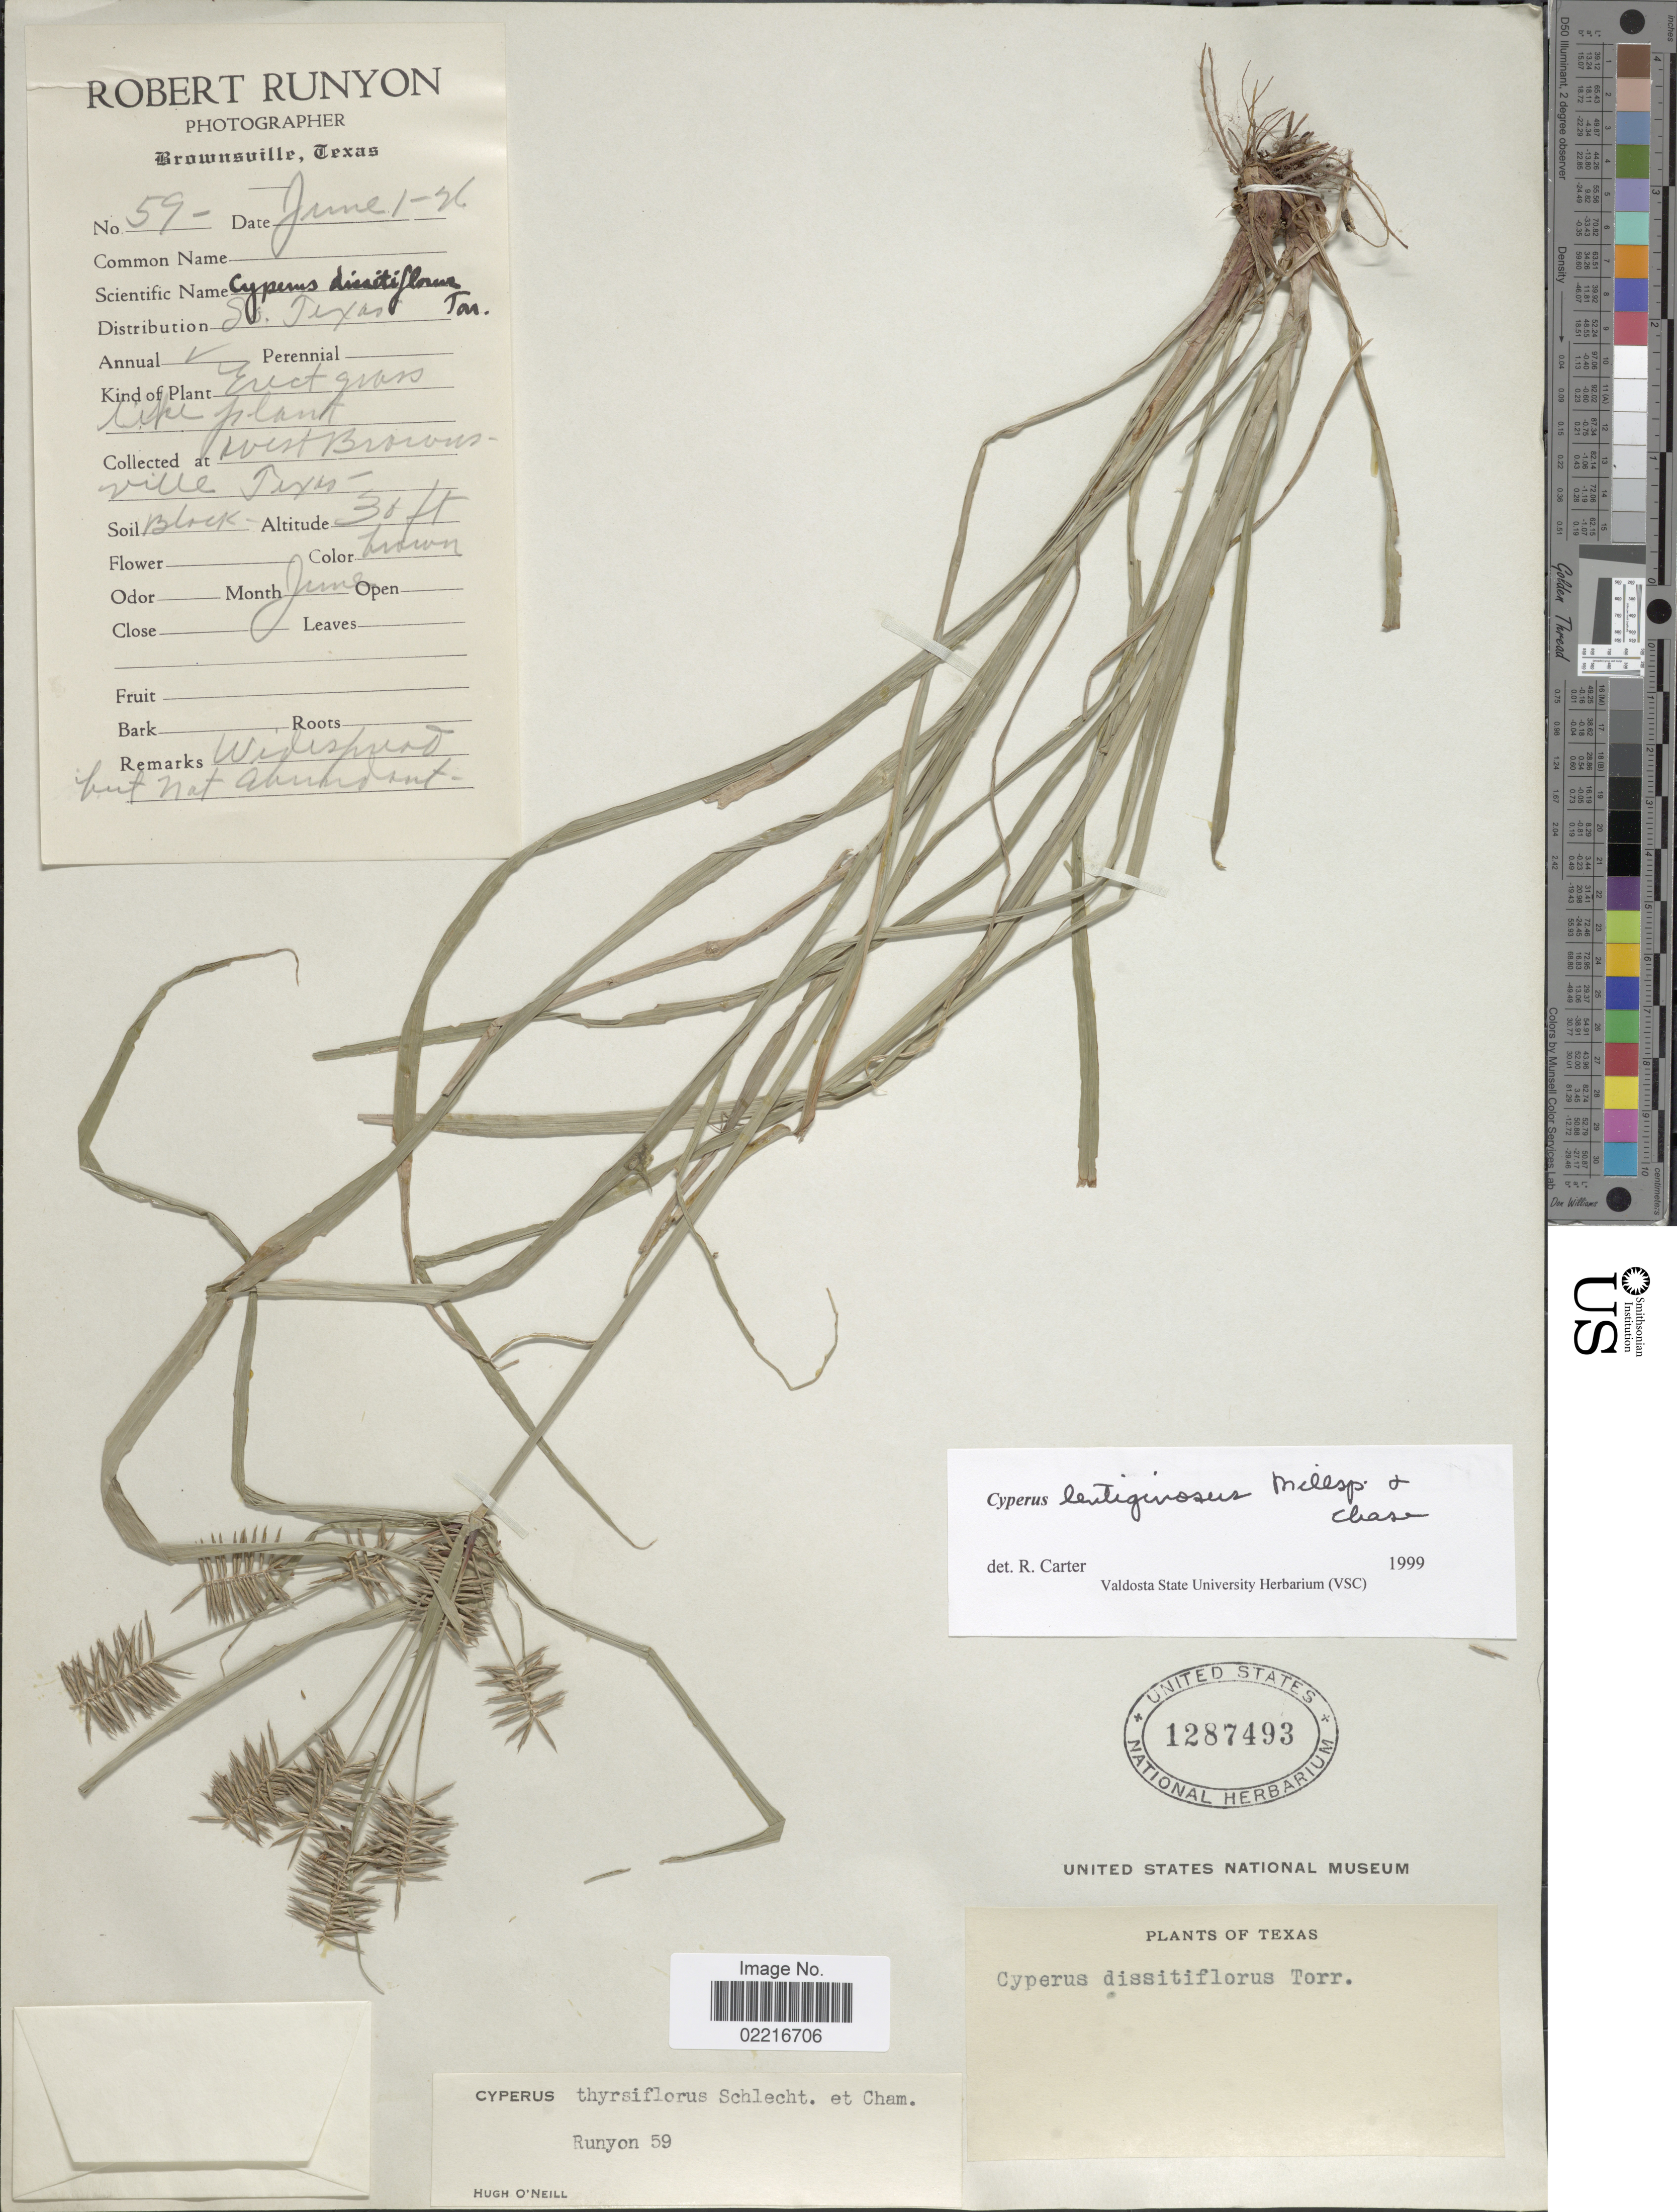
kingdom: Plantae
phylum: Tracheophyta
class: Liliopsida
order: Poales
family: Cyperaceae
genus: Cyperus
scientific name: Cyperus lentiginosus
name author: Millsp. & Chase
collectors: R. Runyon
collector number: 59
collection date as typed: Transcribed d/m/y: 1/6/26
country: United States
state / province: Texas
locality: St. Texas [unsure placement] West Brownsville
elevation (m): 9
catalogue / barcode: US 1287493